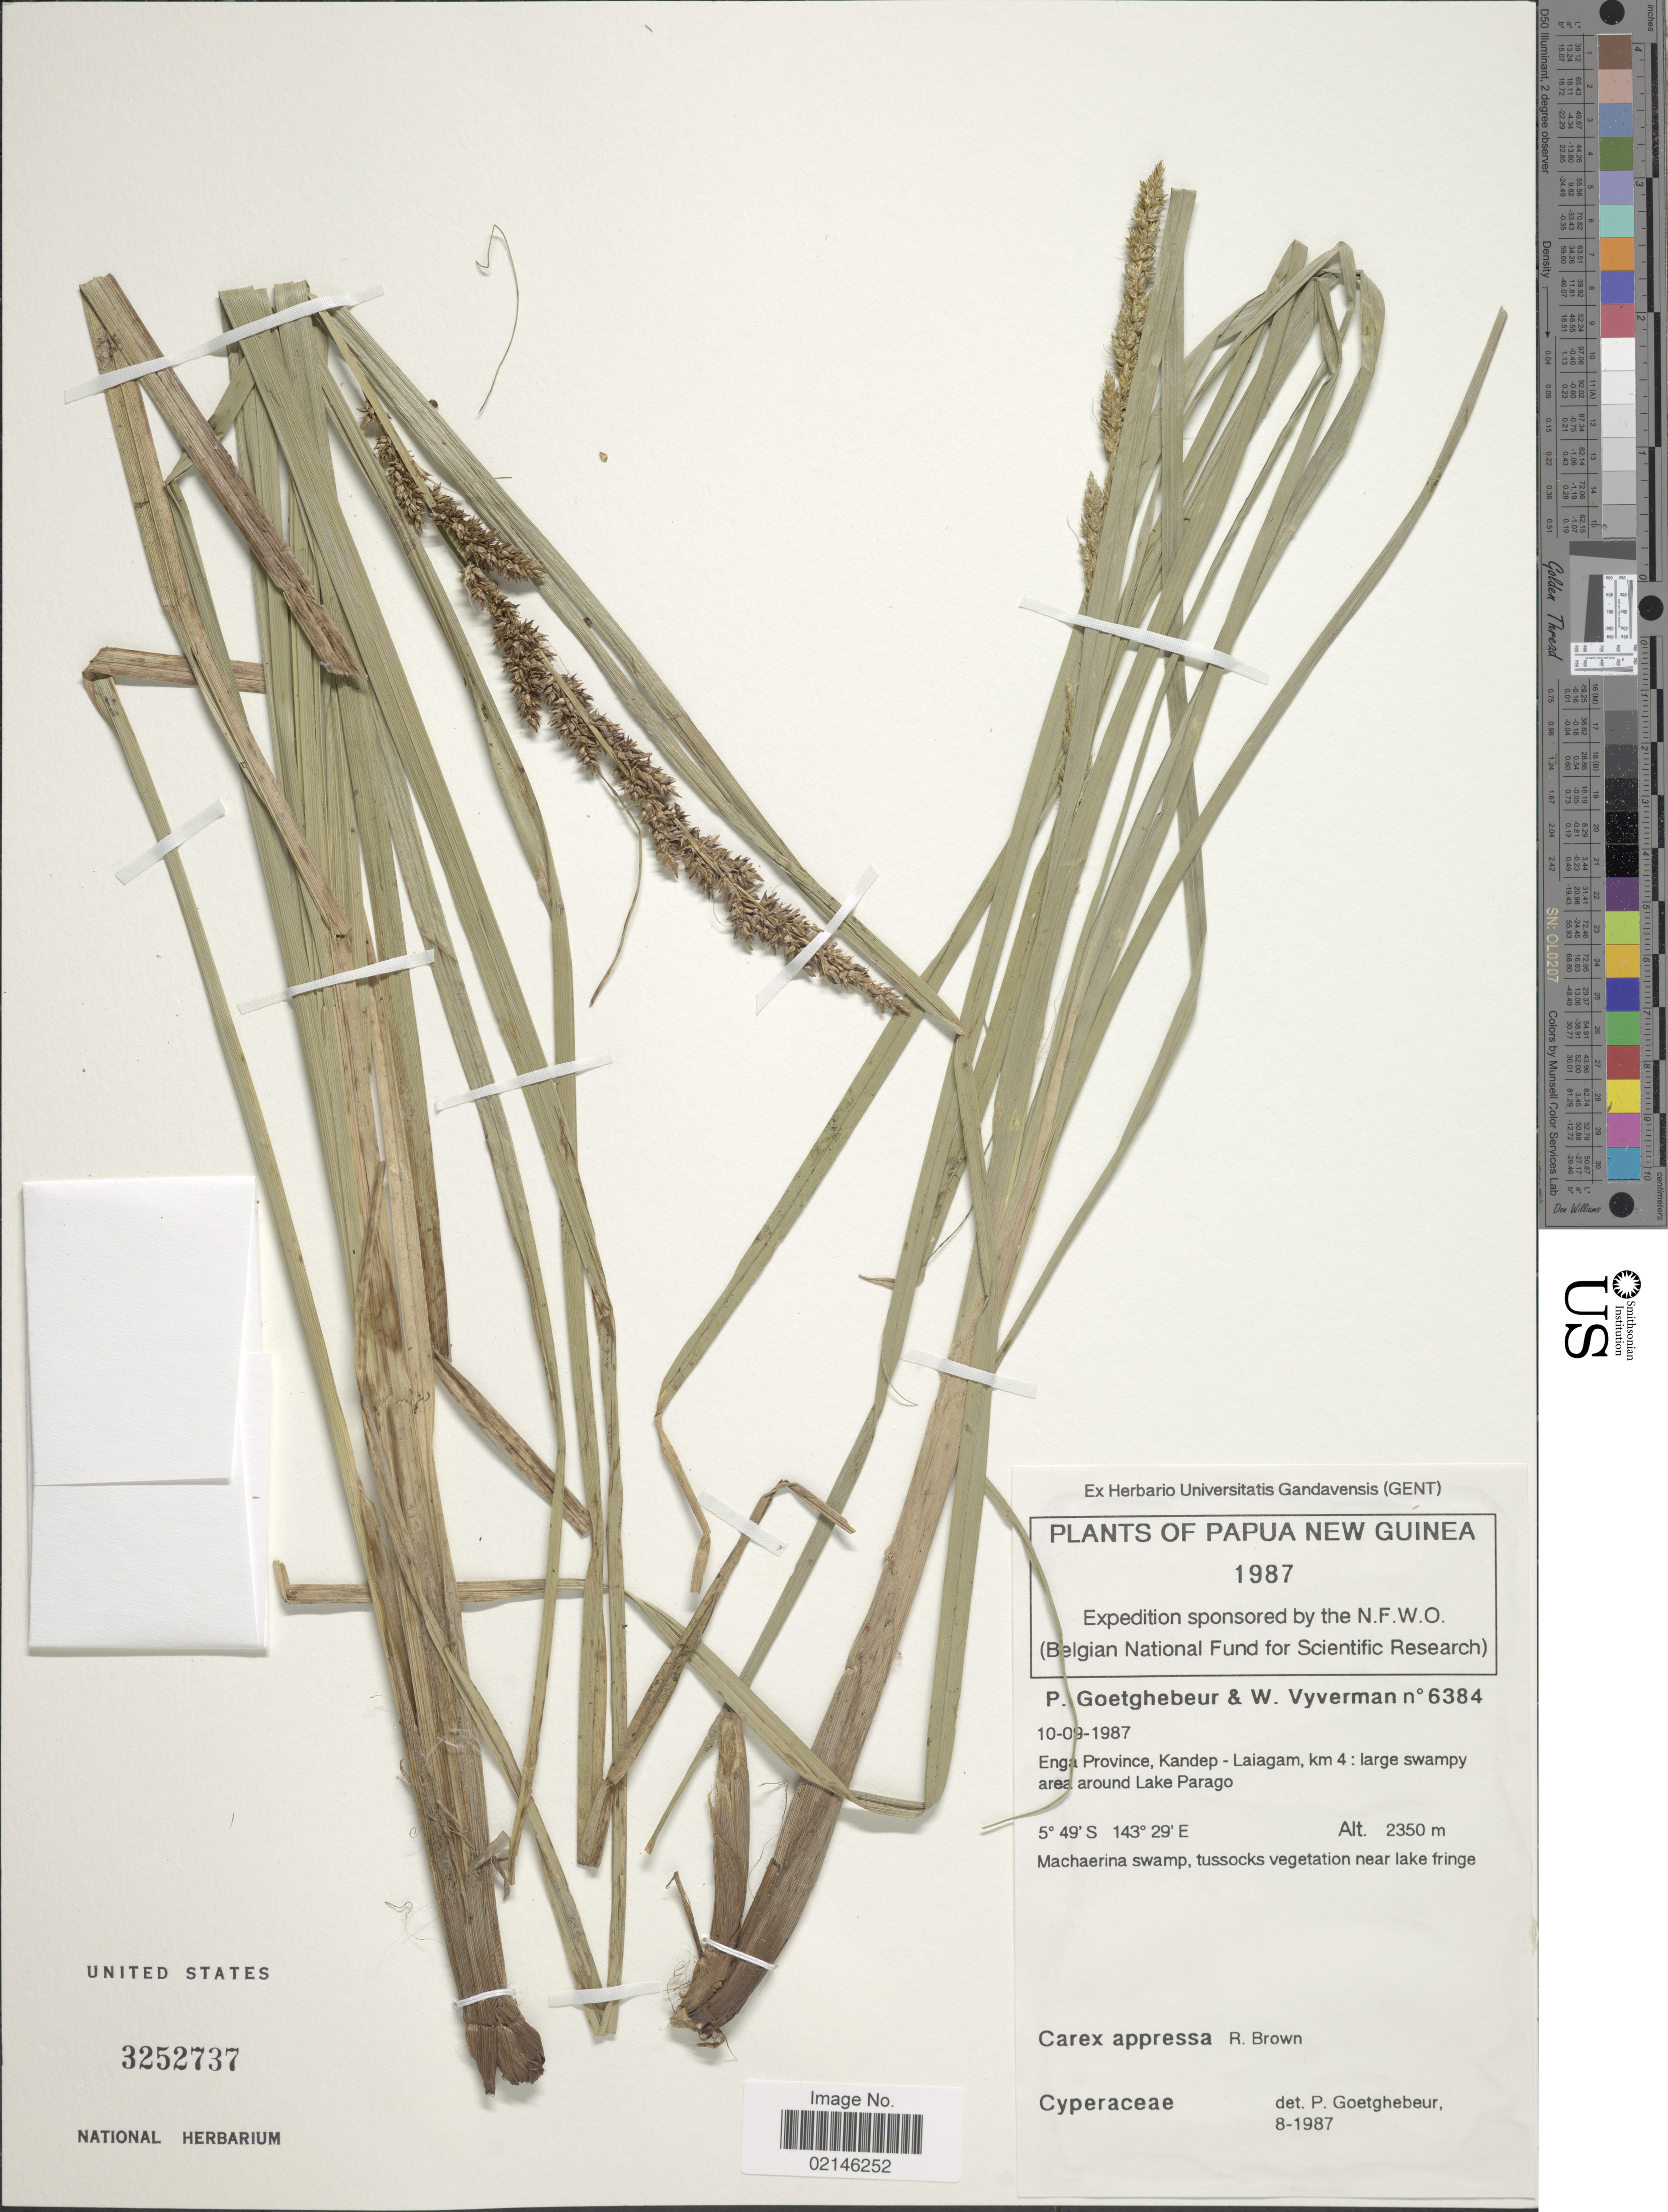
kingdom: Plantae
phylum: Tracheophyta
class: Liliopsida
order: Poales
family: Cyperaceae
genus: Carex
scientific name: Carex appressa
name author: R. Br.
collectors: P. Goetghebeur & W. Vyverman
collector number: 6384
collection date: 1987-09-10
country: Papua New Guinea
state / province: Enga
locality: Kandep - Laiagam, km 4: around Lake Parago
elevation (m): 2350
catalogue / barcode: US 3252737